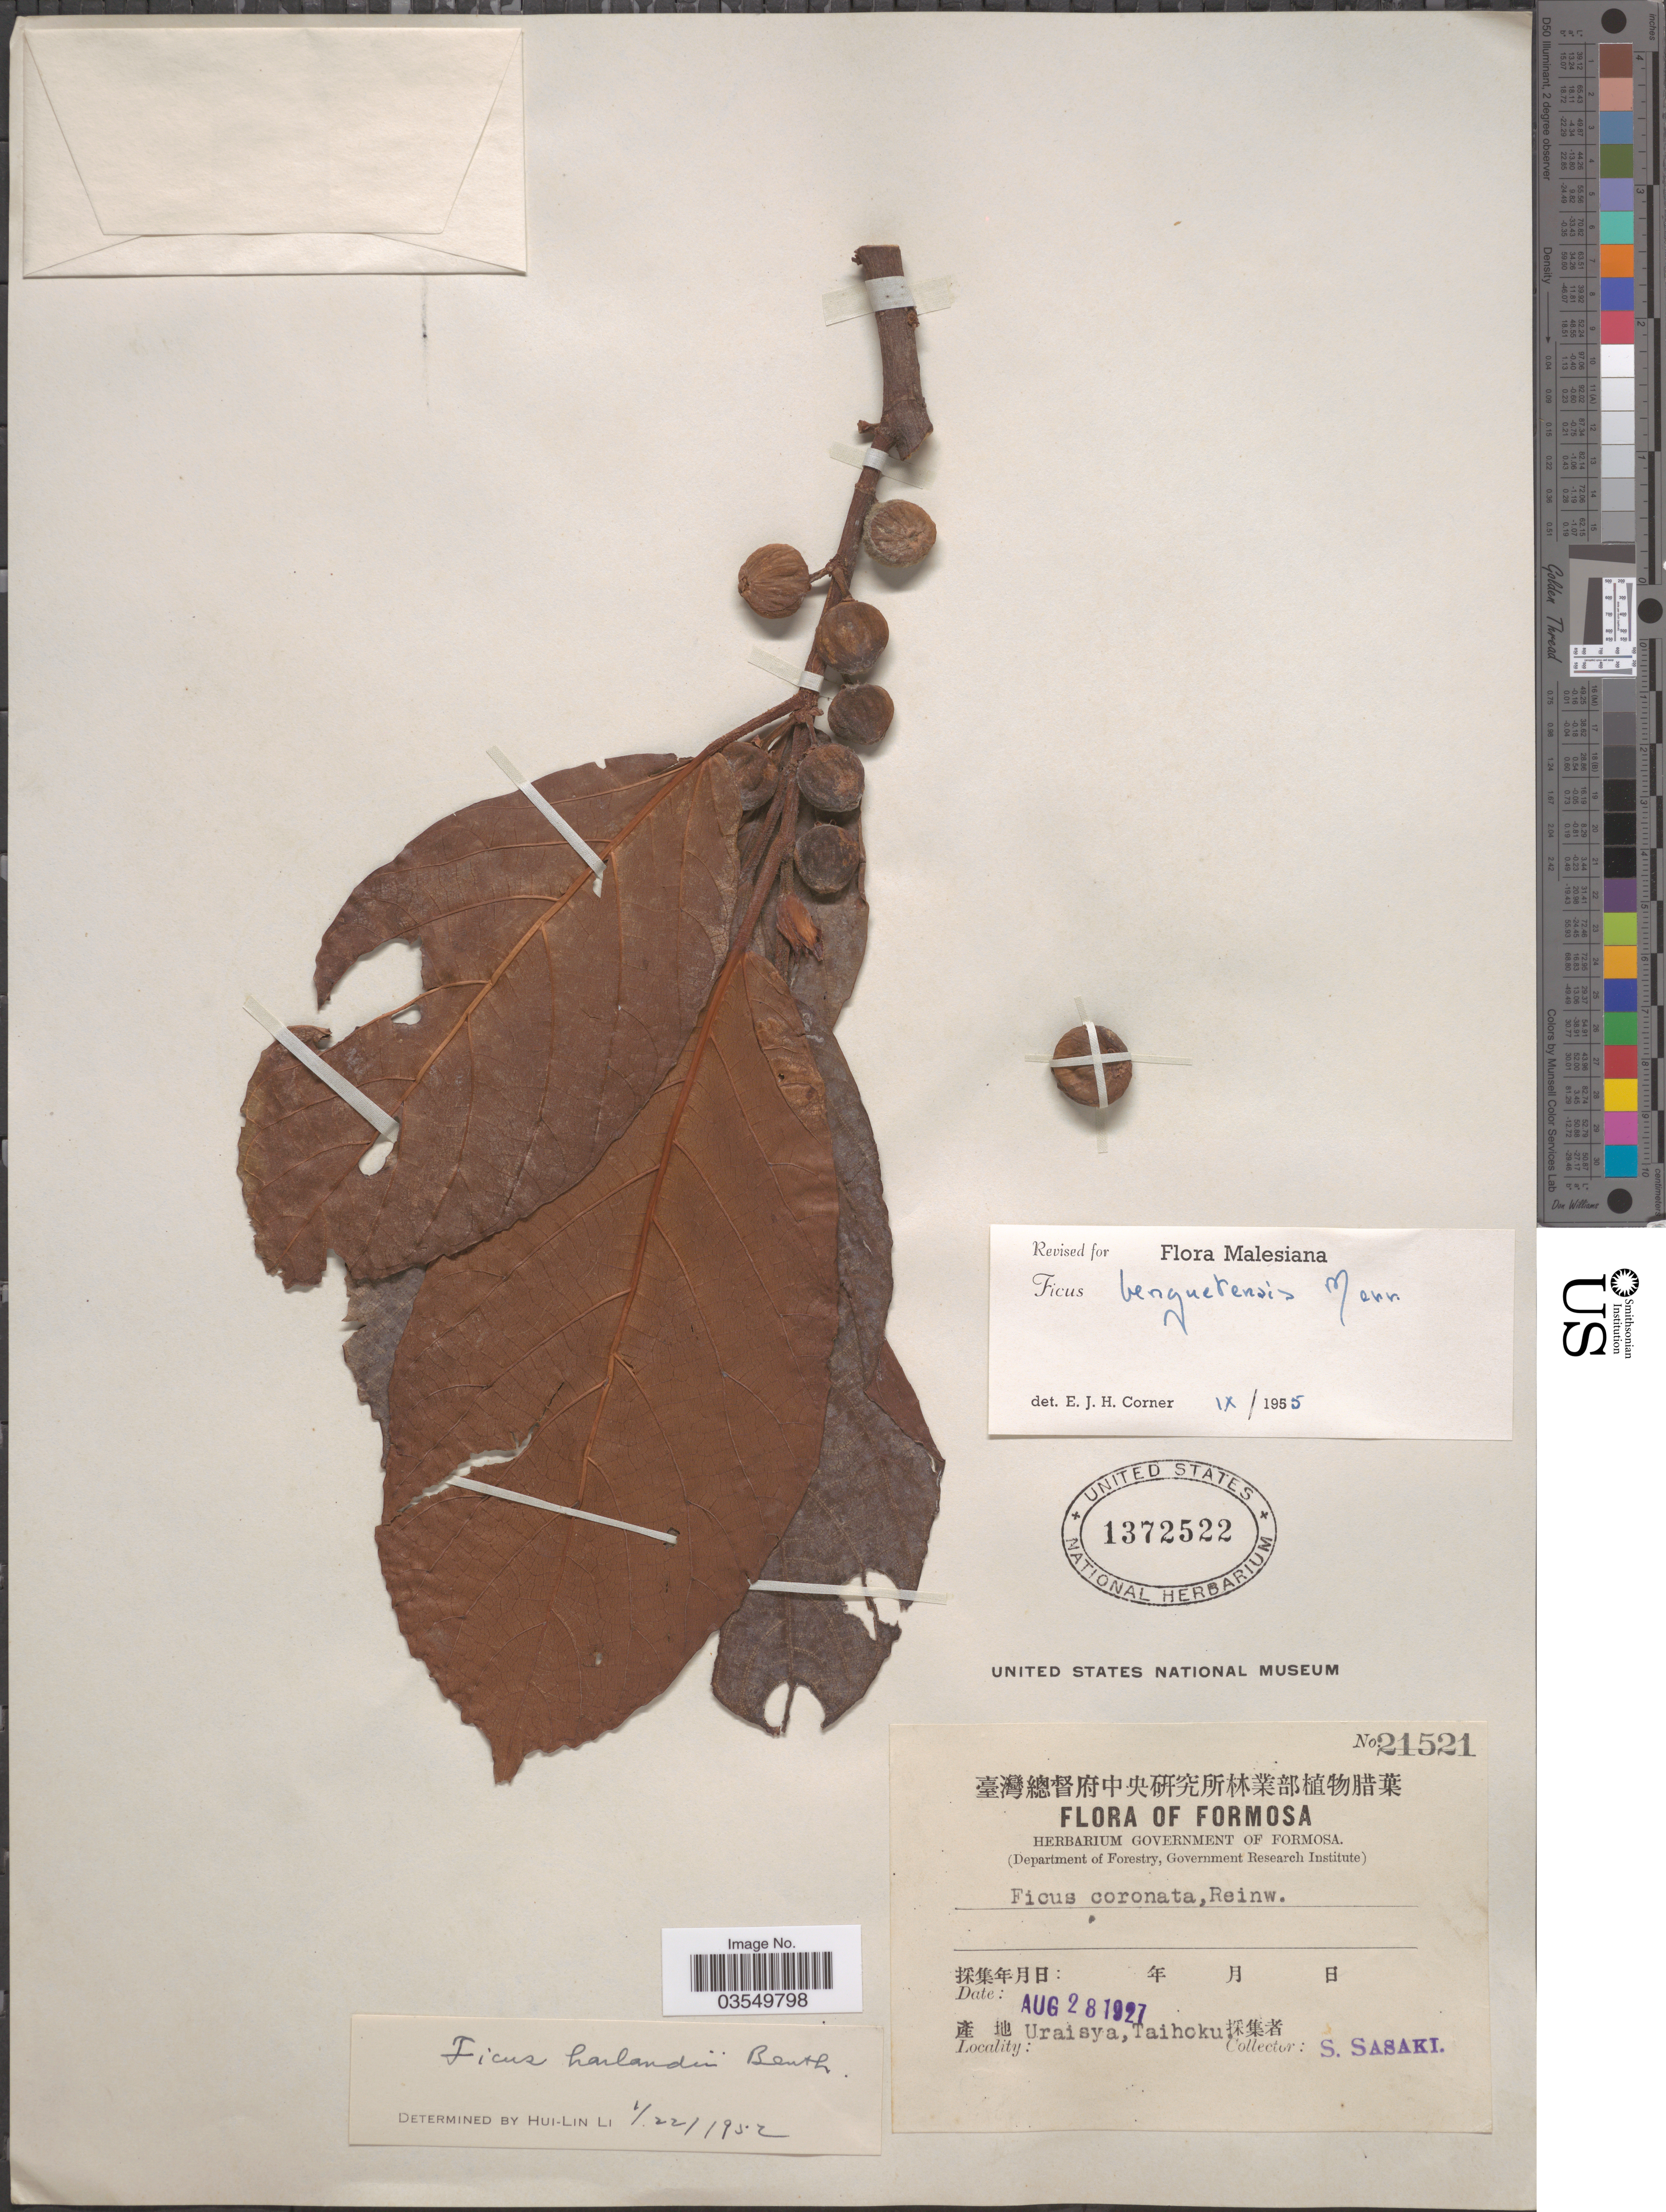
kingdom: Plantae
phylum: Tracheophyta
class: Magnoliopsida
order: Rosales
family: Moraceae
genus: Ficus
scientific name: Ficus benguetensis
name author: Merr.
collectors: S. Sasaki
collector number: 21521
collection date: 1927-08-28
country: Taiwan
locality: Formosa. Uraisya, Taihoku X.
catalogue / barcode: US 1372522